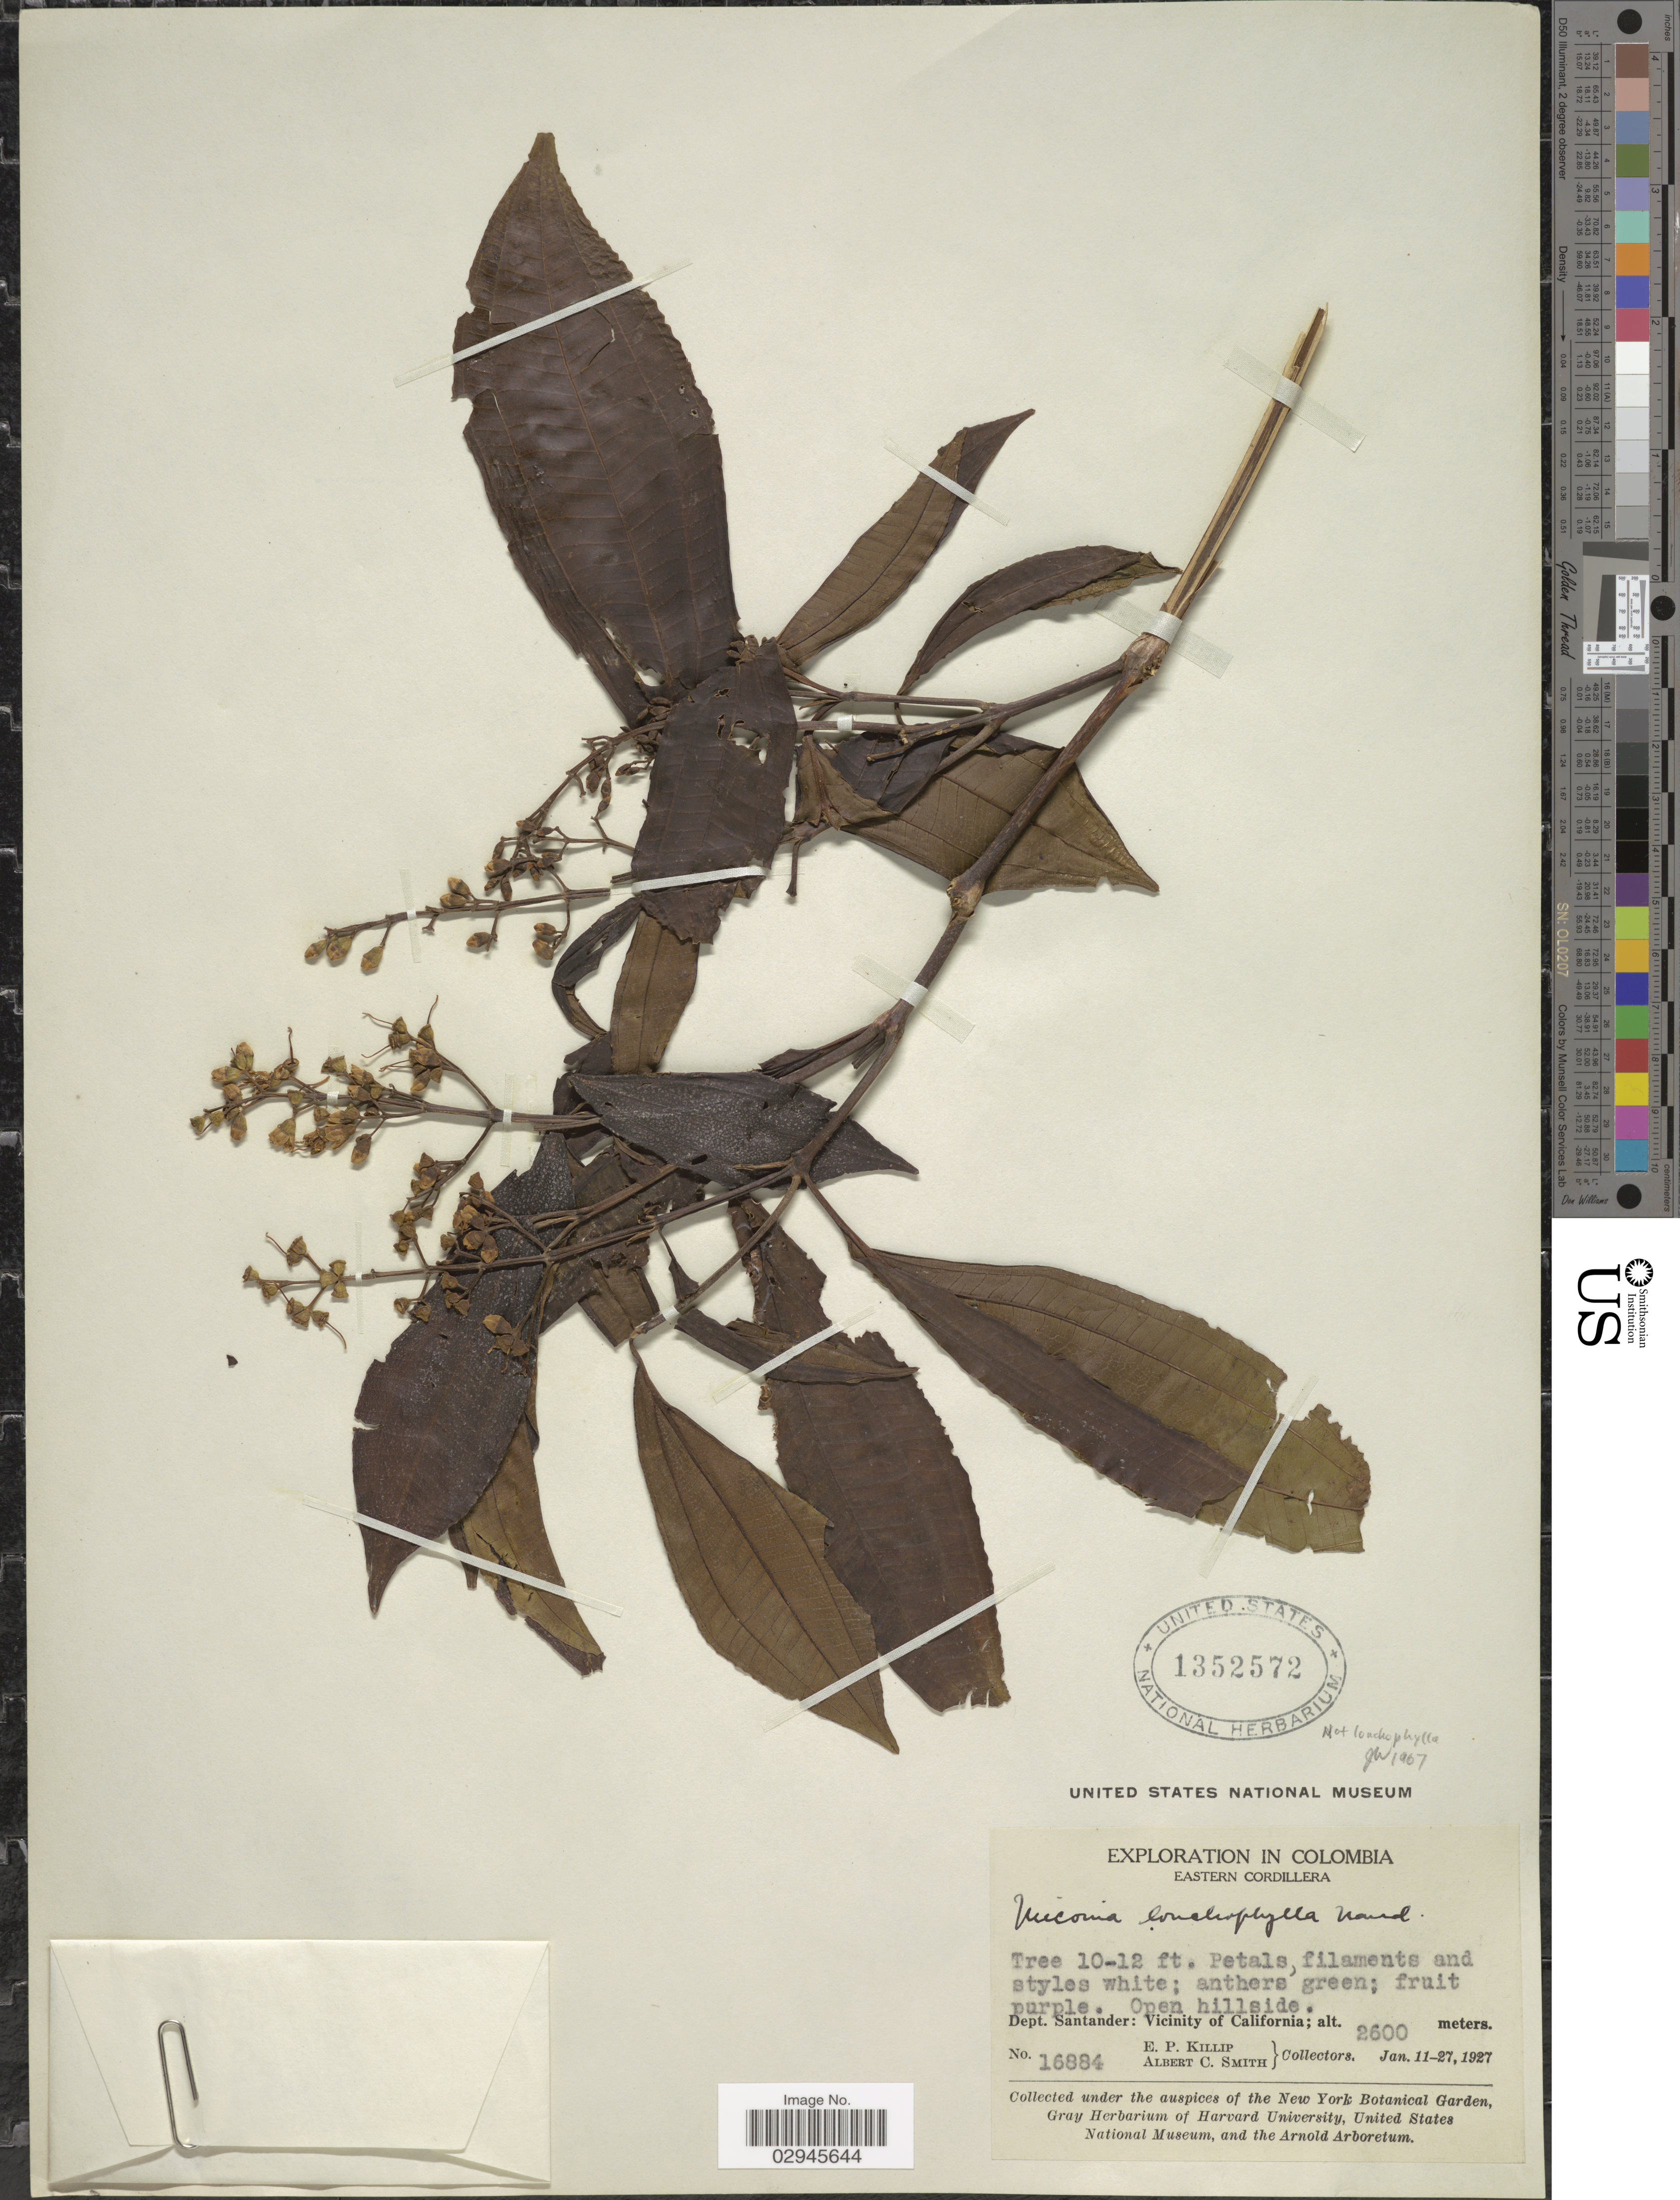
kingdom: Plantae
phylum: Tracheophyta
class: Magnoliopsida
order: Myrtales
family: Melastomataceae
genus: Miconia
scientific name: Miconia sp.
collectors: E. P. Killip & A. C. Smith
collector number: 16884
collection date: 1927-01-11/1927-01-27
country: Colombia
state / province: Santander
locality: Eastern Cordillera. Dept. Santander: Vicinity of California.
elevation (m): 2600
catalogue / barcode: US 1352572